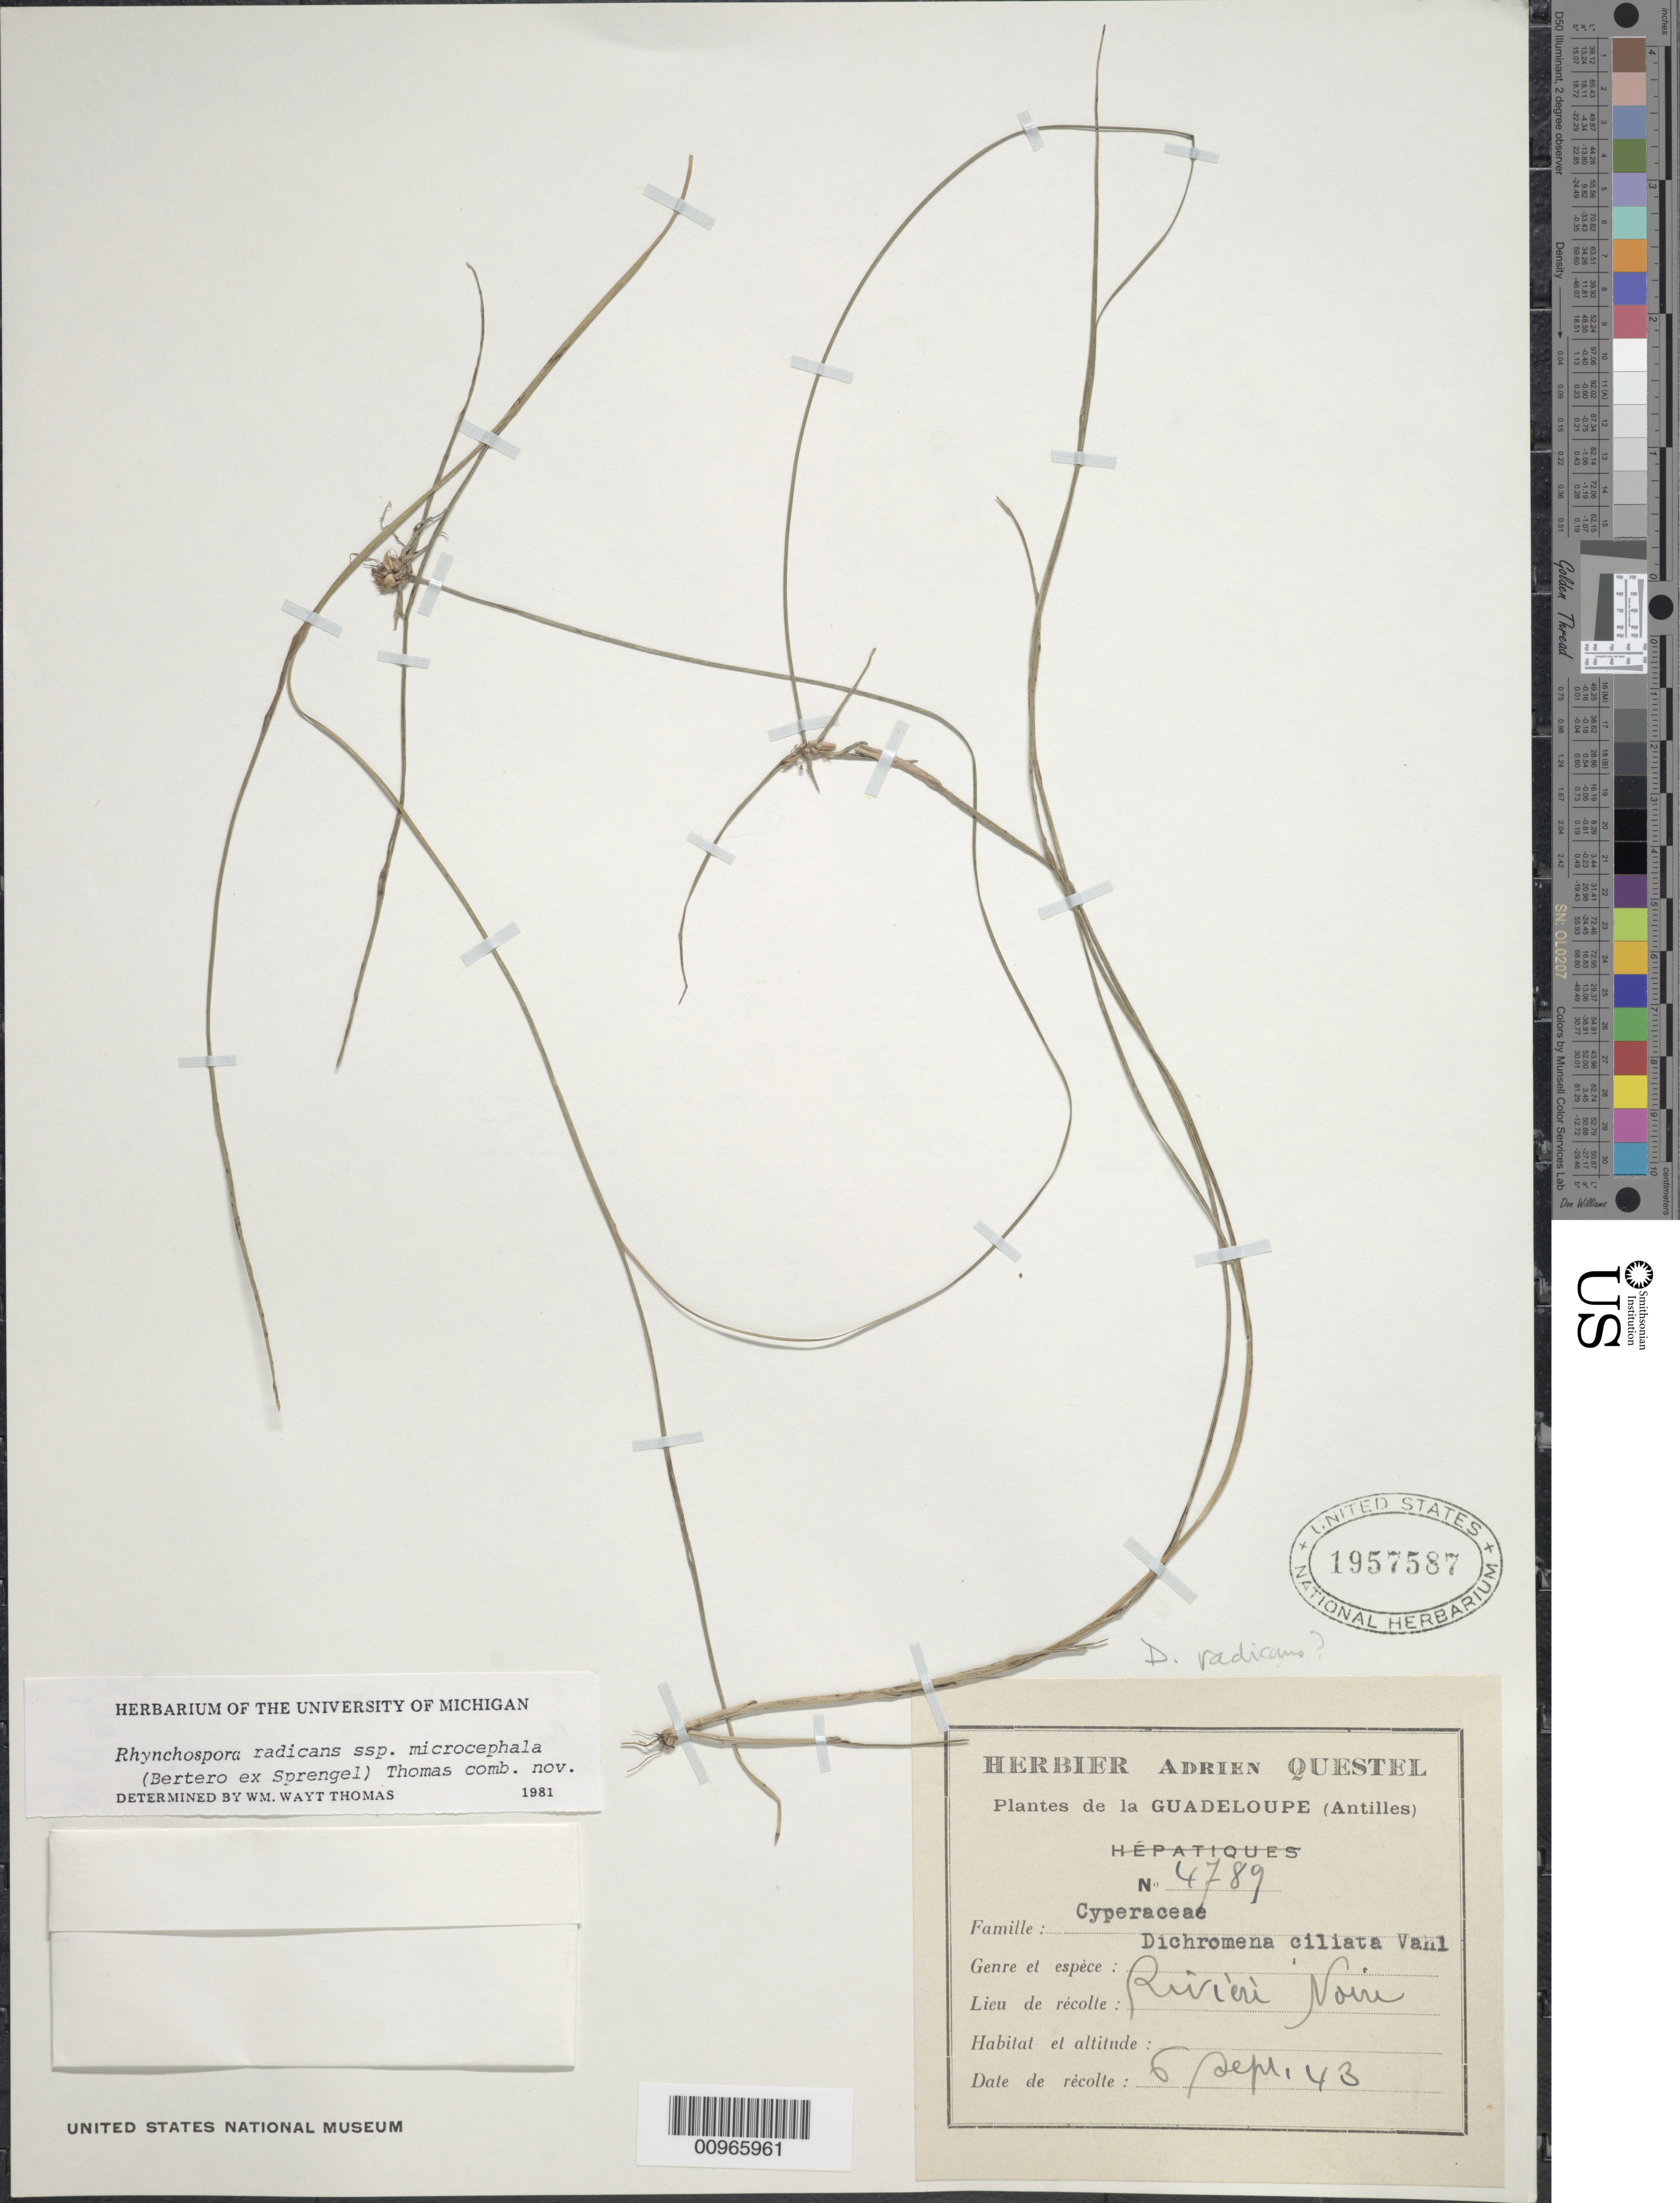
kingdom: Plantae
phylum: Tracheophyta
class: Liliopsida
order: Poales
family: Cyperaceae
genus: Rhynchospora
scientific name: Rhynchospora radicans subsp. microcephala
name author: (Bertero ex Spreng.) W.W. Thomas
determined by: Thomas, W. W., (NY), New York Botanical Garden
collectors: A. Questel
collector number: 4789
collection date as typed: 06 Sep 1943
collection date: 1943-09-06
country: Guadeloupe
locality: Rivière Noire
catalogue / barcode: US 1957587